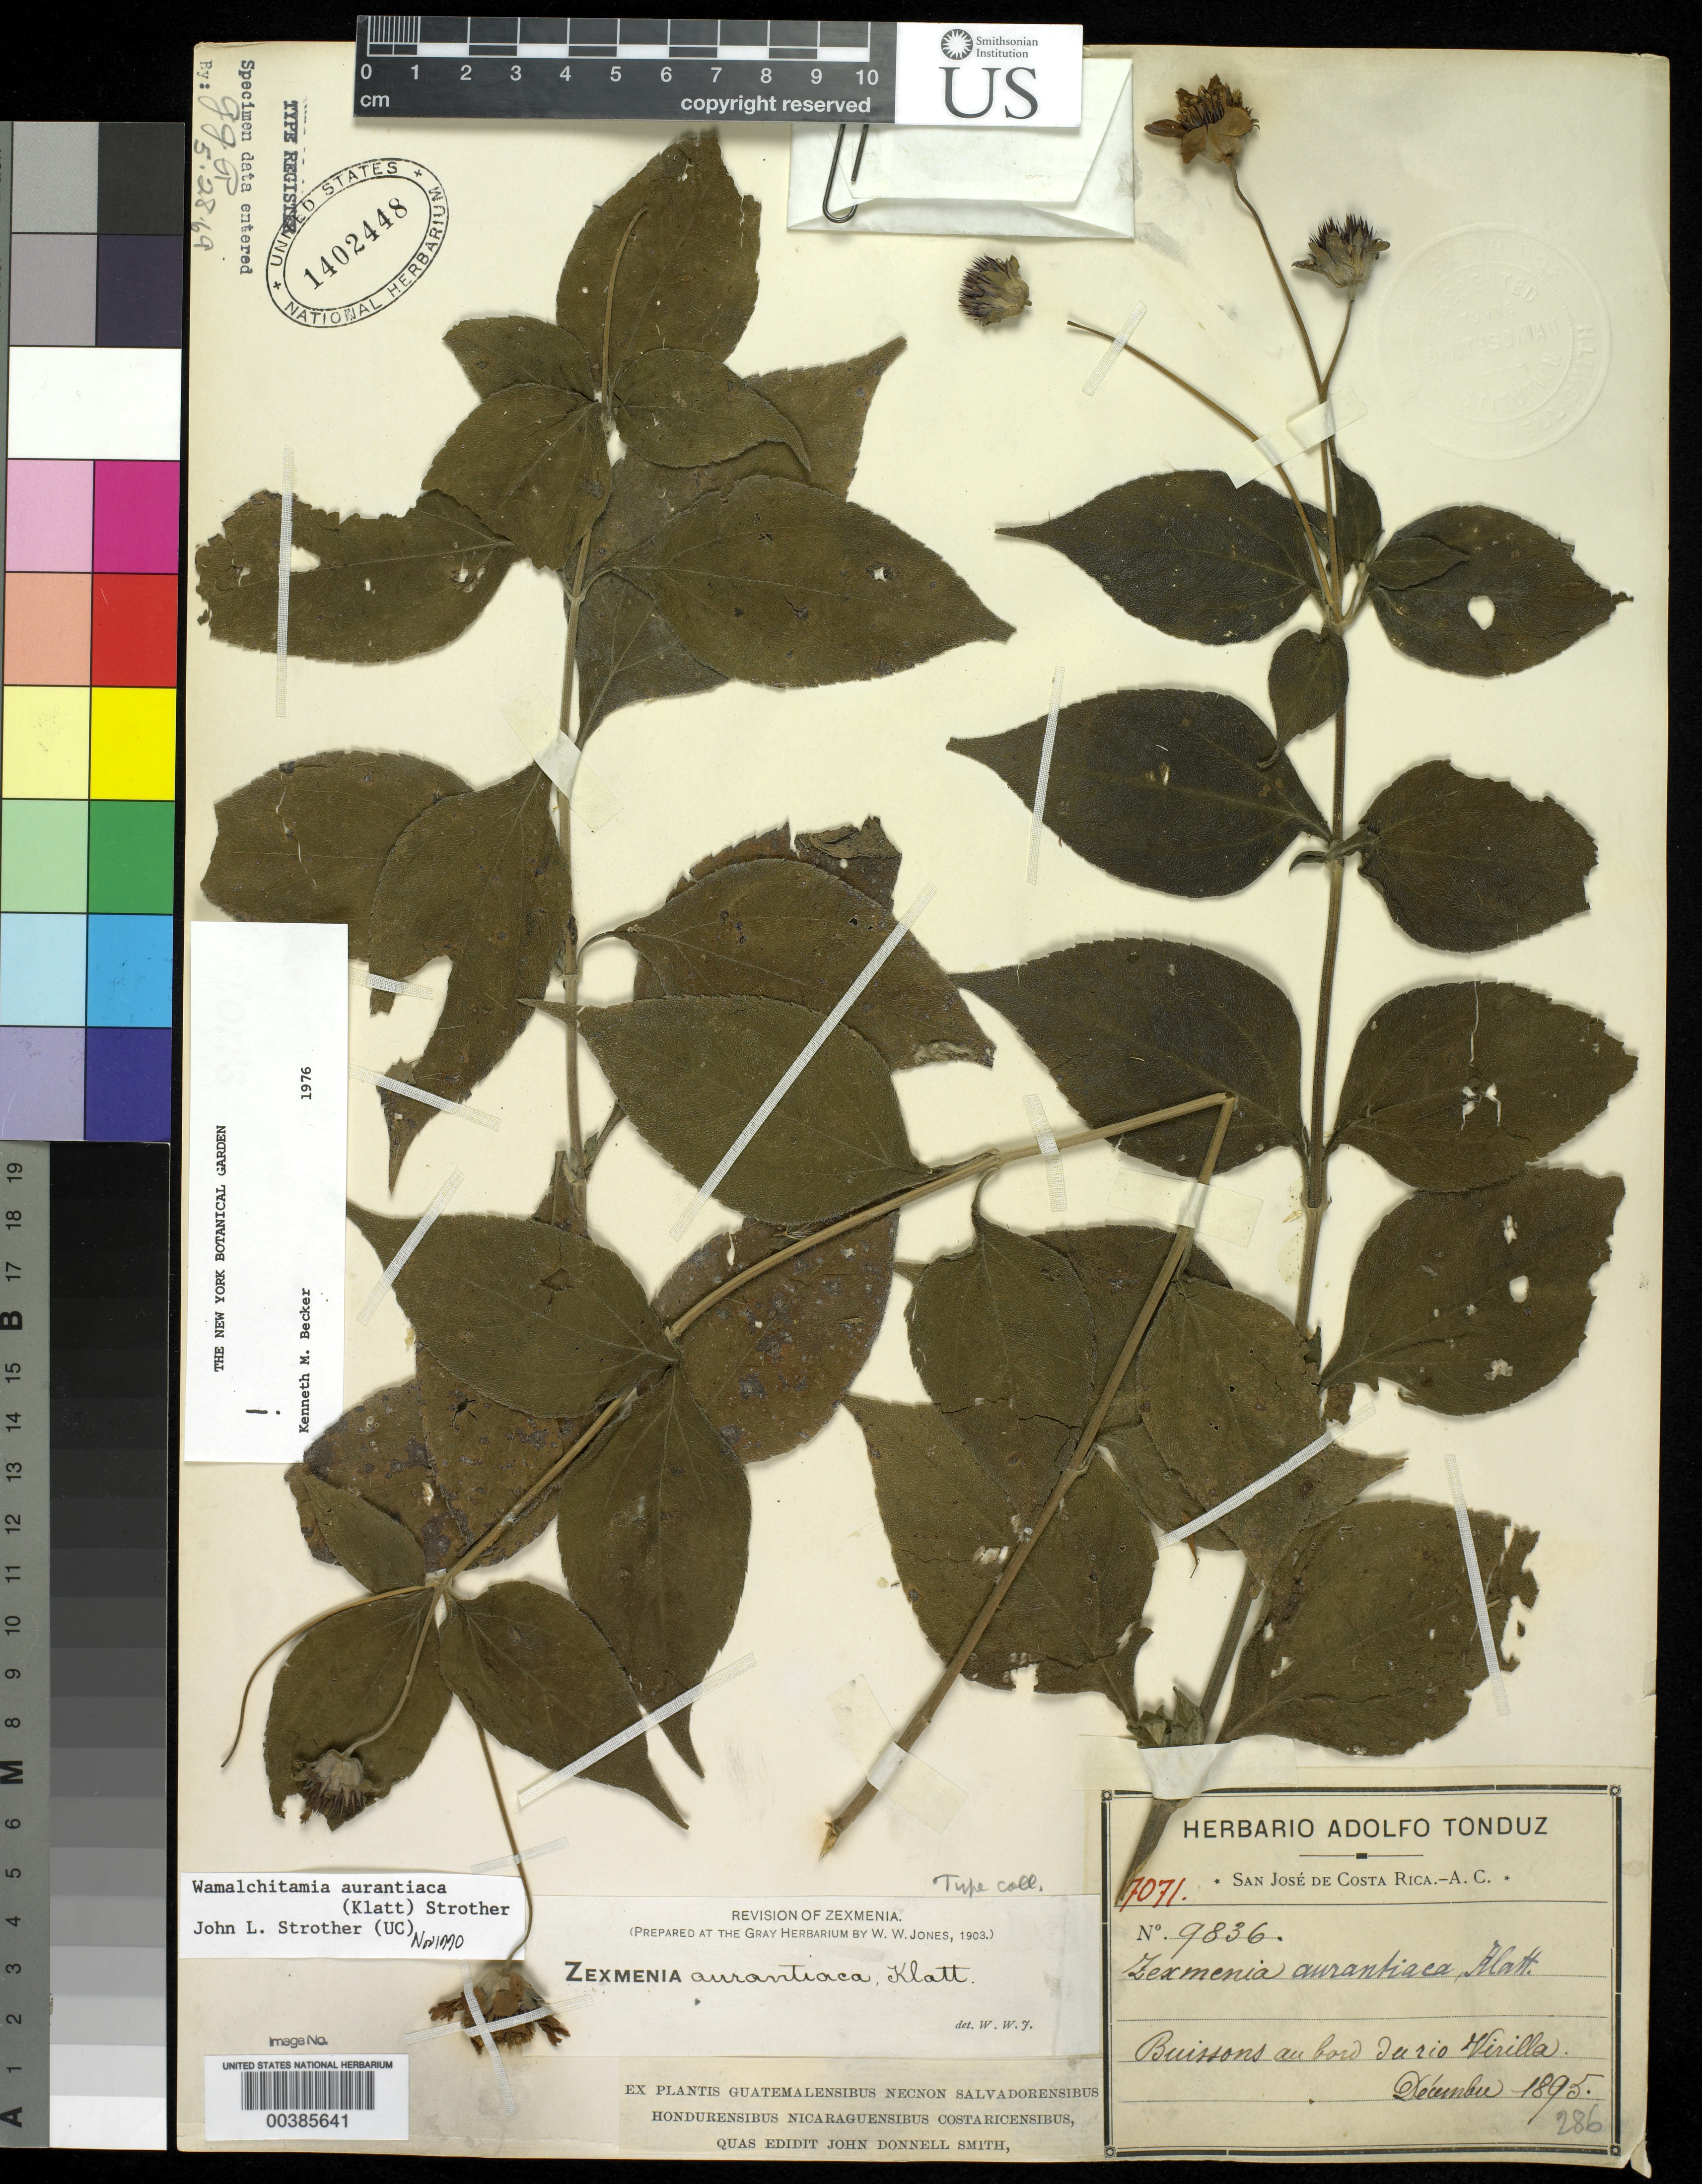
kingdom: Plantae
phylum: Tracheophyta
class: Magnoliopsida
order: Asterales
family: Asteraceae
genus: Zexmenia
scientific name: Zexmenia aurantica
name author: Klatt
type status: Isotype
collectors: A. Tonduz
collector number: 9836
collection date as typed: Dec 1895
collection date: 1895-12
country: Costa Rica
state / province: San José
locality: Rio Virilla.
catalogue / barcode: US 1402448